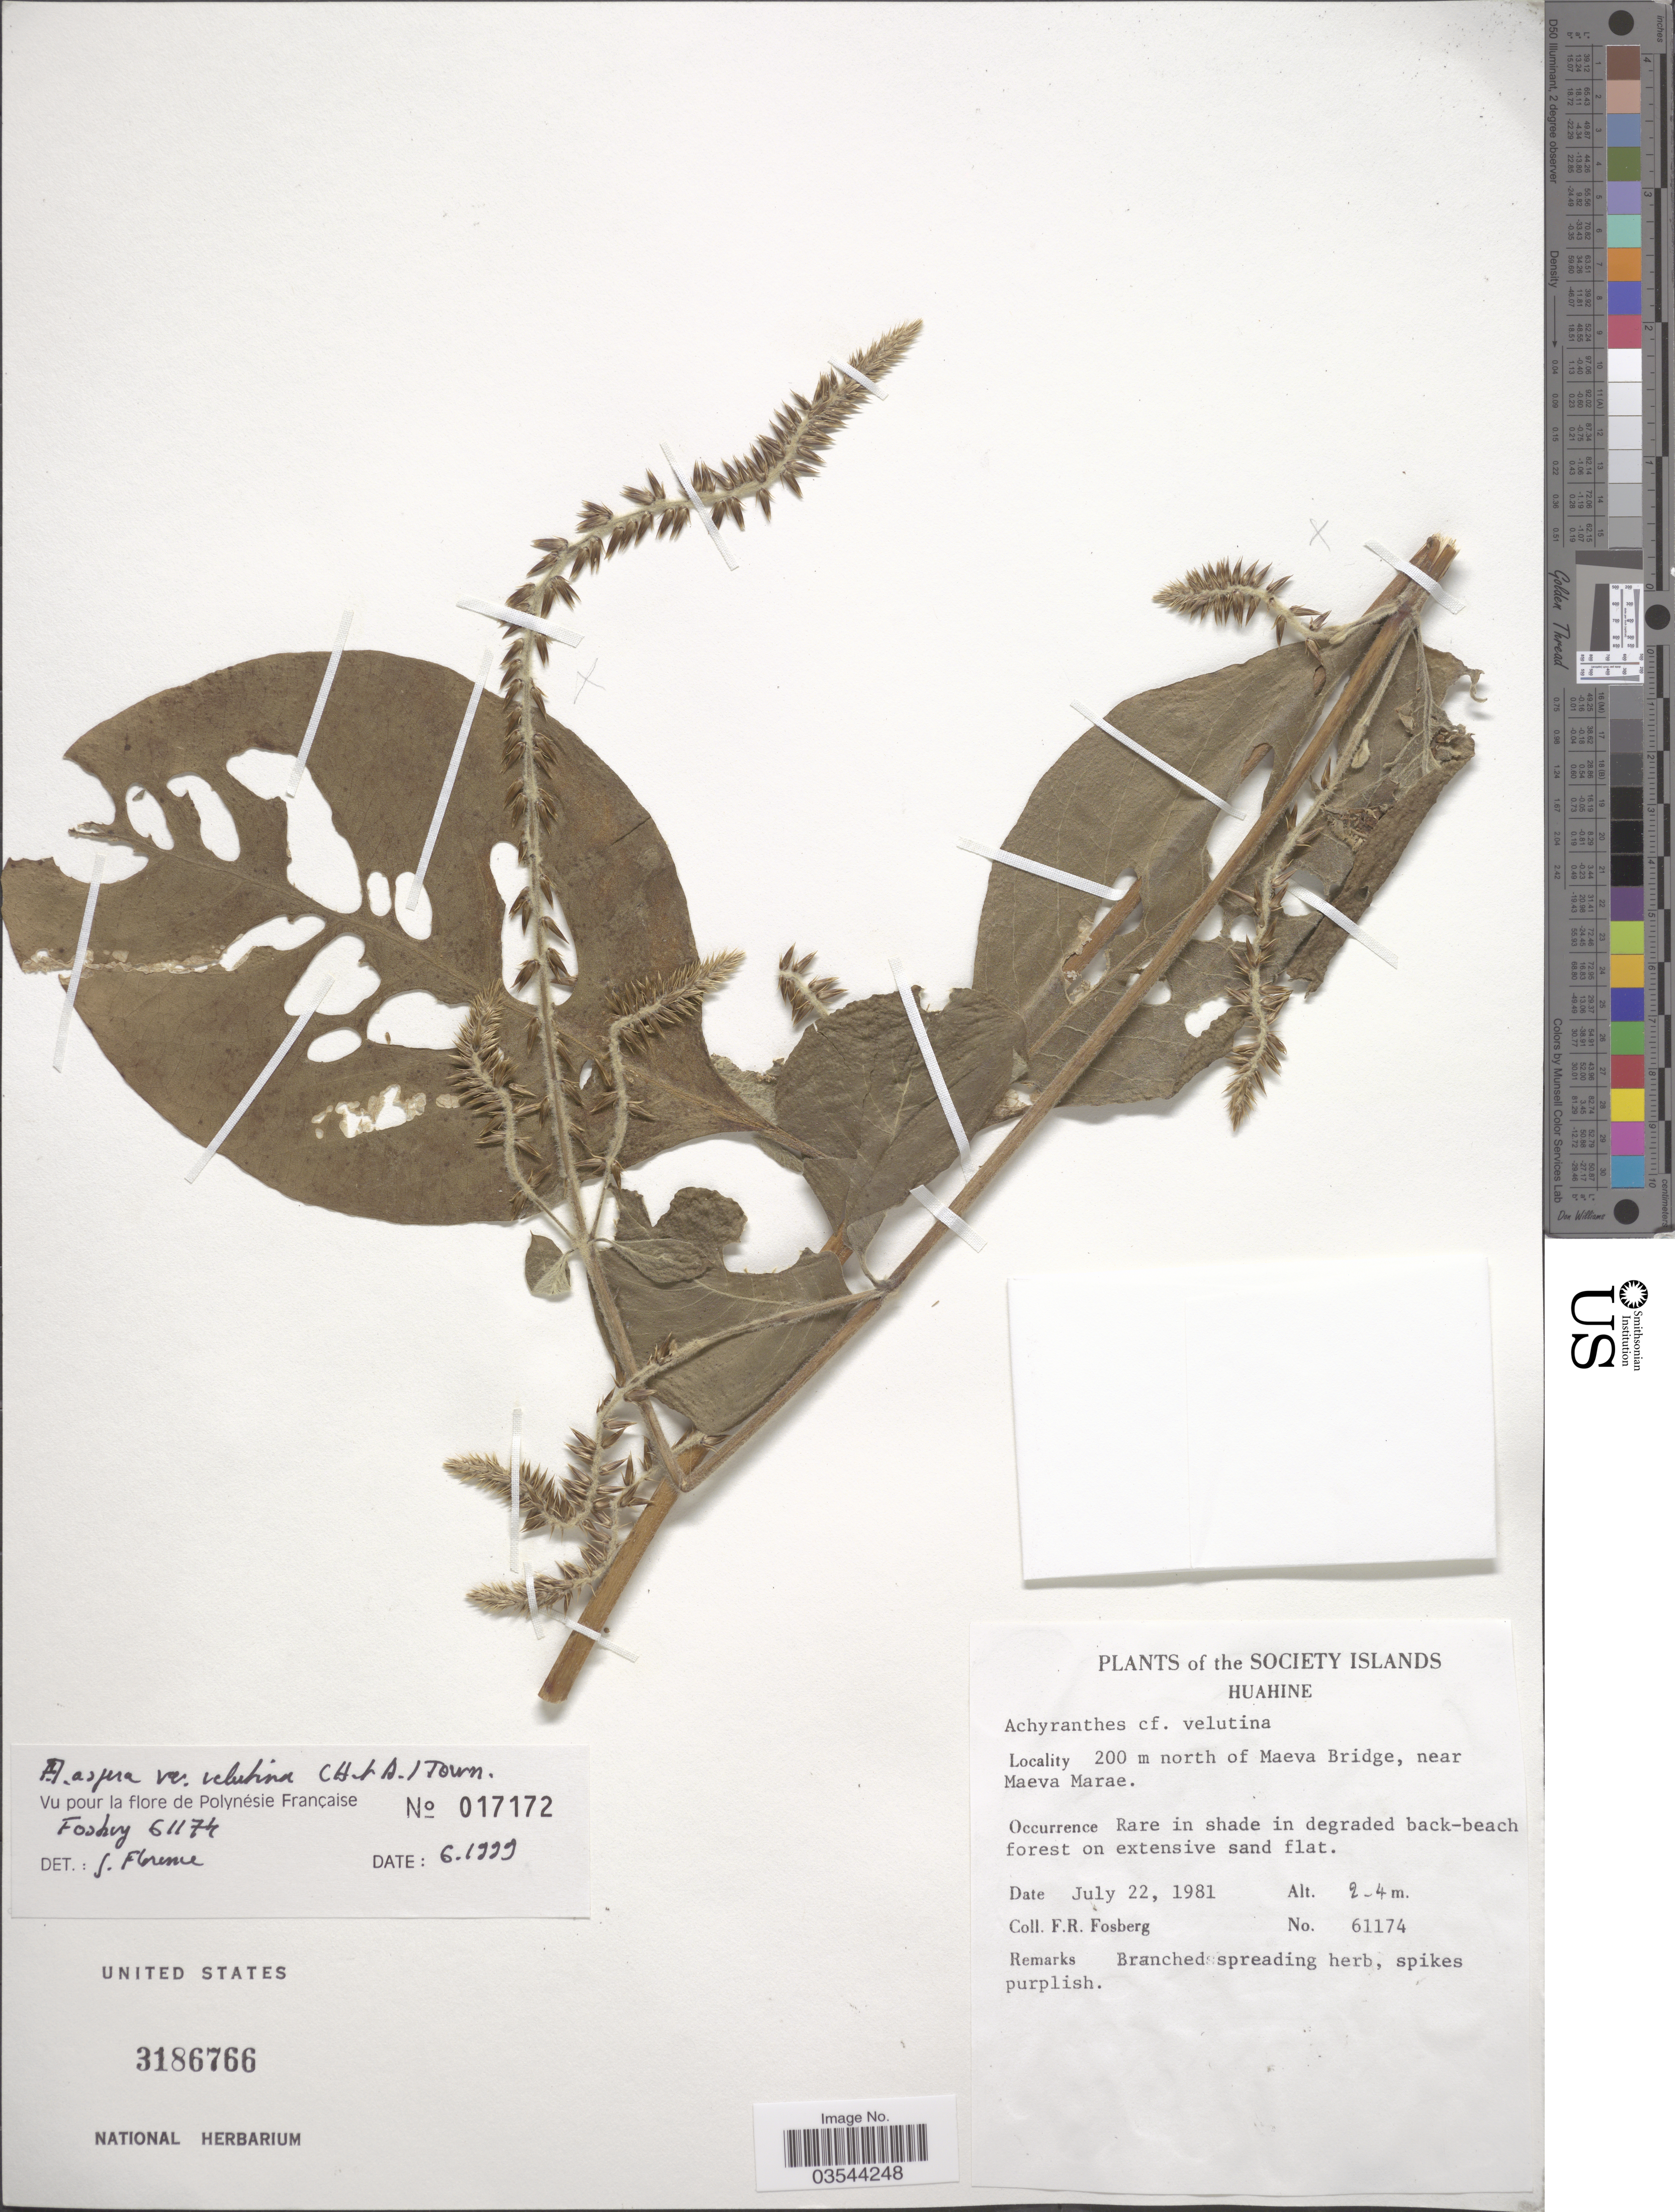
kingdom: Plantae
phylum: Tracheophyta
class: Magnoliopsida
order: Caryophyllales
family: Amaranthaceae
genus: Achyranthes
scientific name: Achyranthes aspera var. velutina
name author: (Hook. & Arn.) C. C. Towns.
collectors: F. R. Fosberg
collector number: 61174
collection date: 1981-07-22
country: French Polynesia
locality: The Society Islands. Huahine. 200 m north of Maeva Bridge, near Maeva Marae.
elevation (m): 2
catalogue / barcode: US 3186766